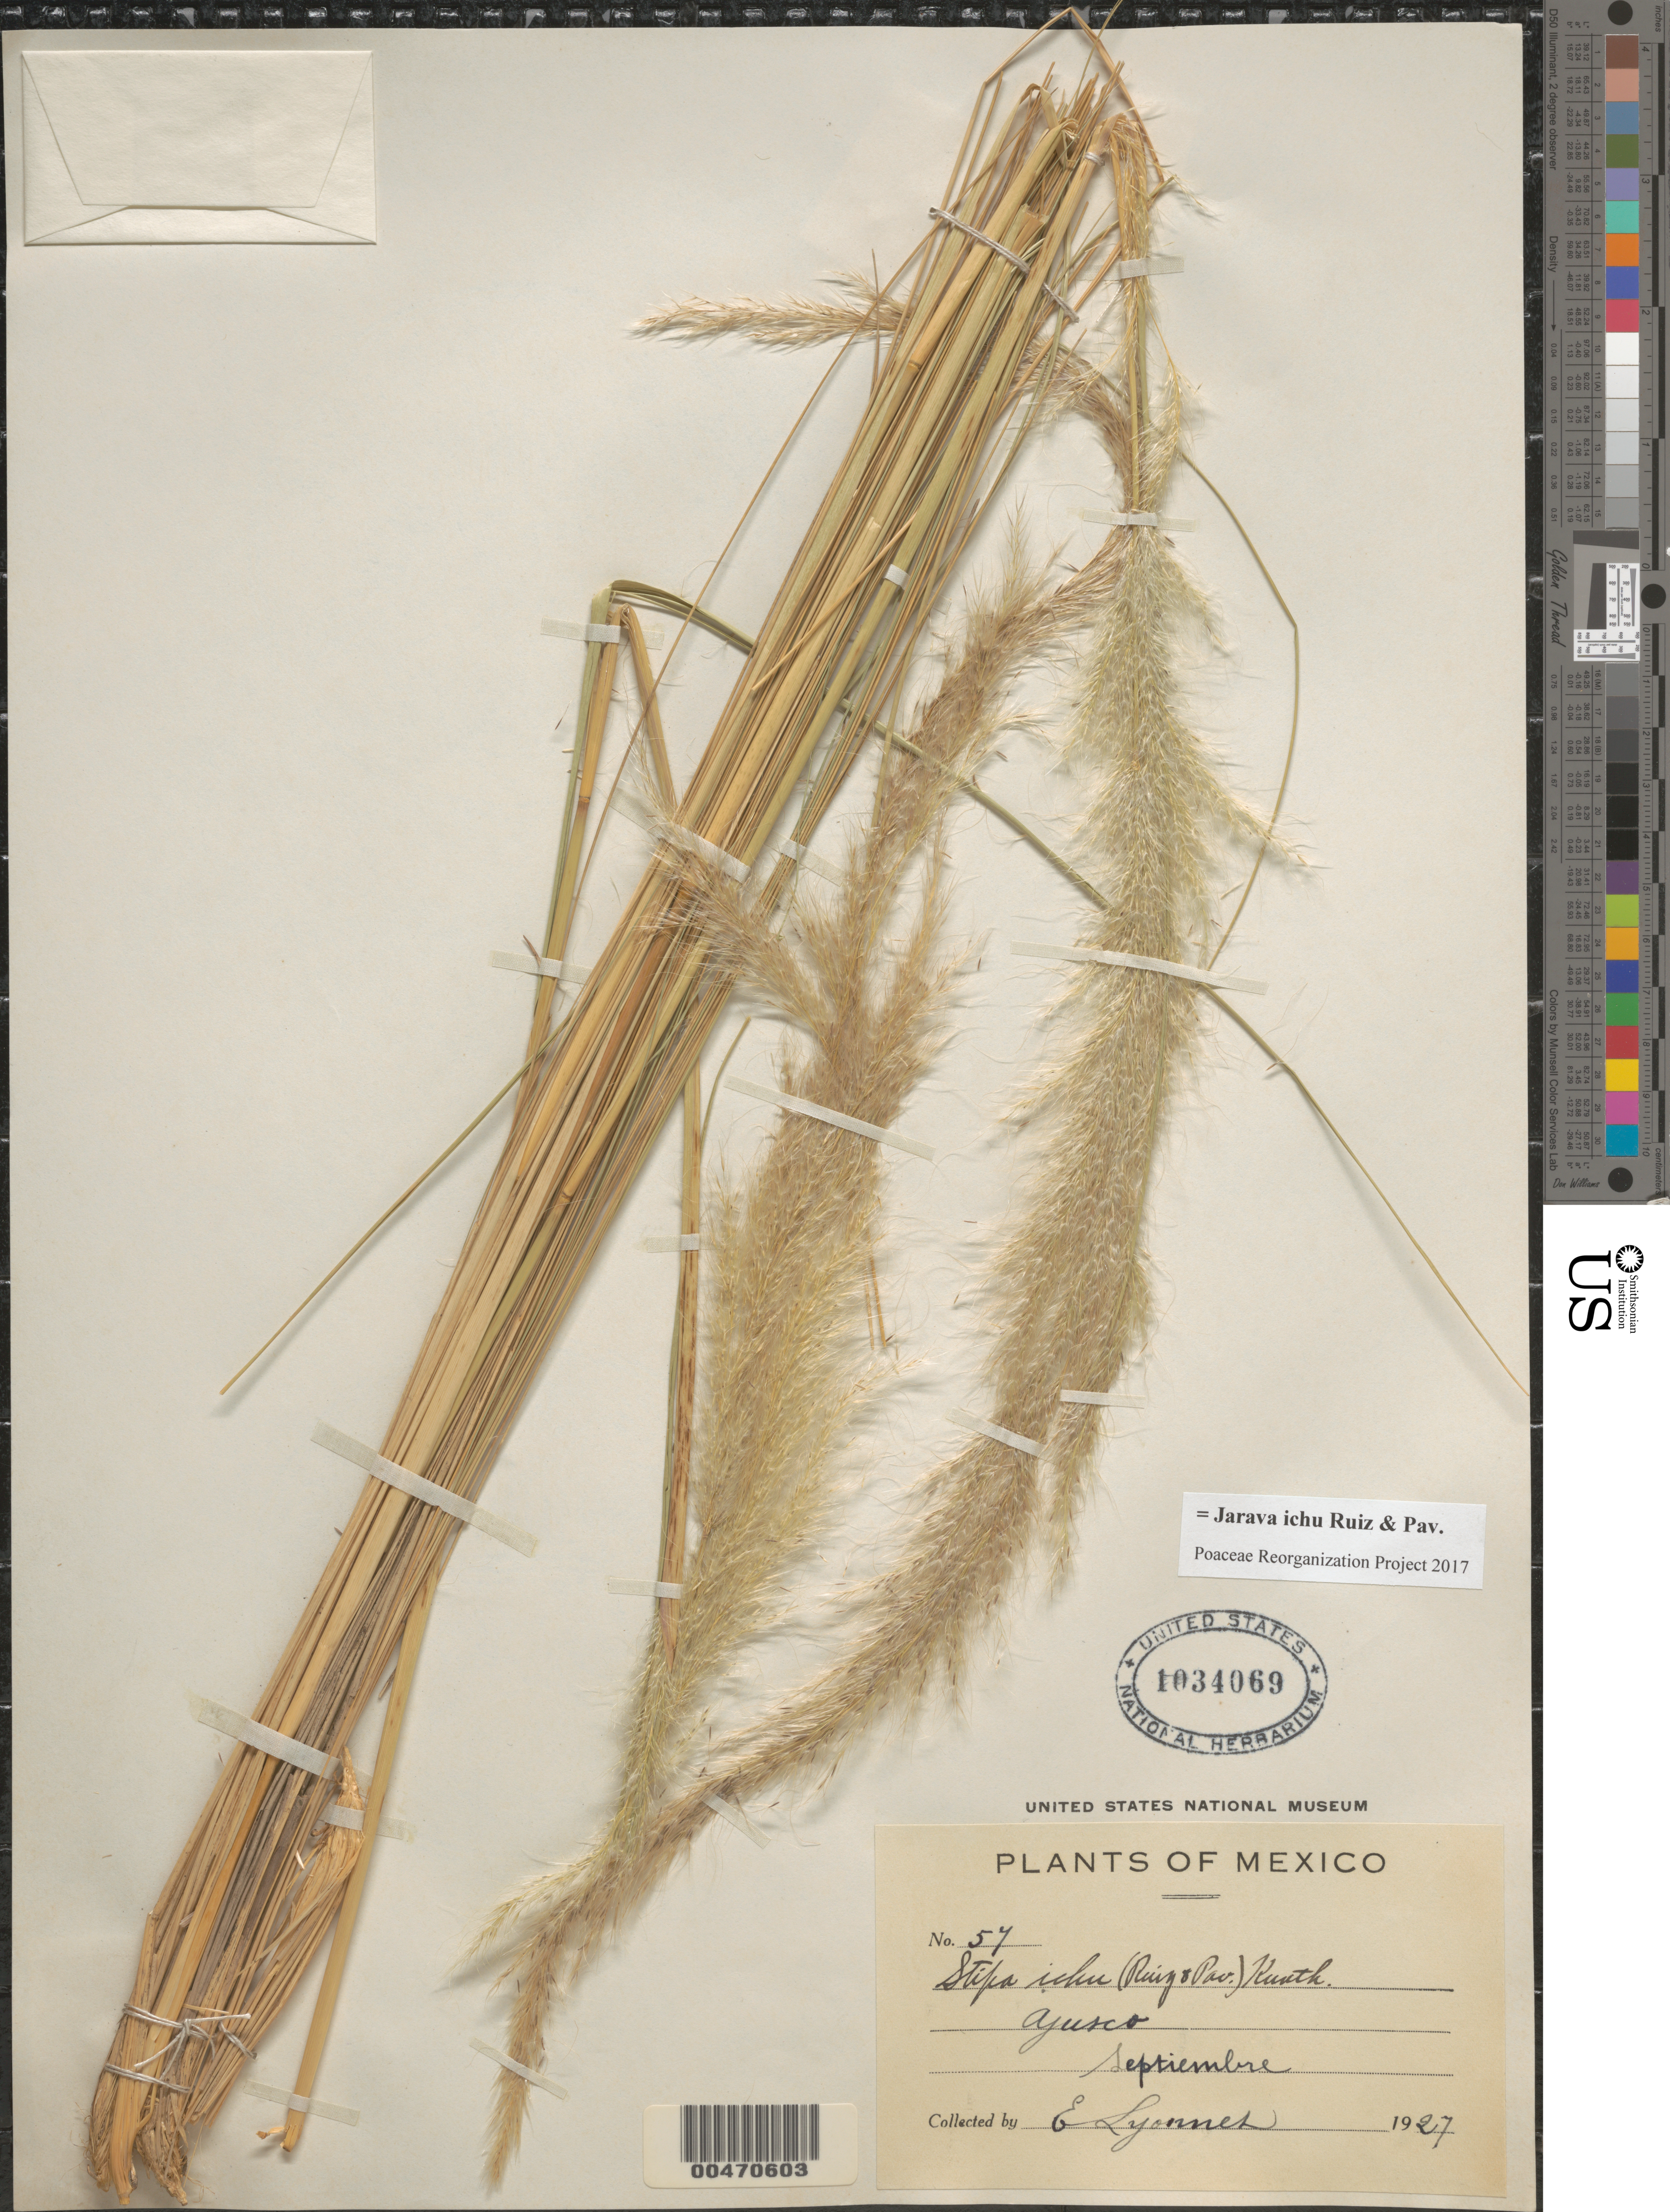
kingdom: Plantae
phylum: Tracheophyta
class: Liliopsida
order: Poales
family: Poaceae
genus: Jarava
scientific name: Jarava ichu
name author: Ruiz & Pav.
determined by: Poaceae Reorganization Project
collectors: Bro. E. Lyonnet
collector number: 57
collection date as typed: Sep 1927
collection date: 1927-09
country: Mexico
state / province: Distrito Federal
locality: Ajusco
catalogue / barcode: US 1034069